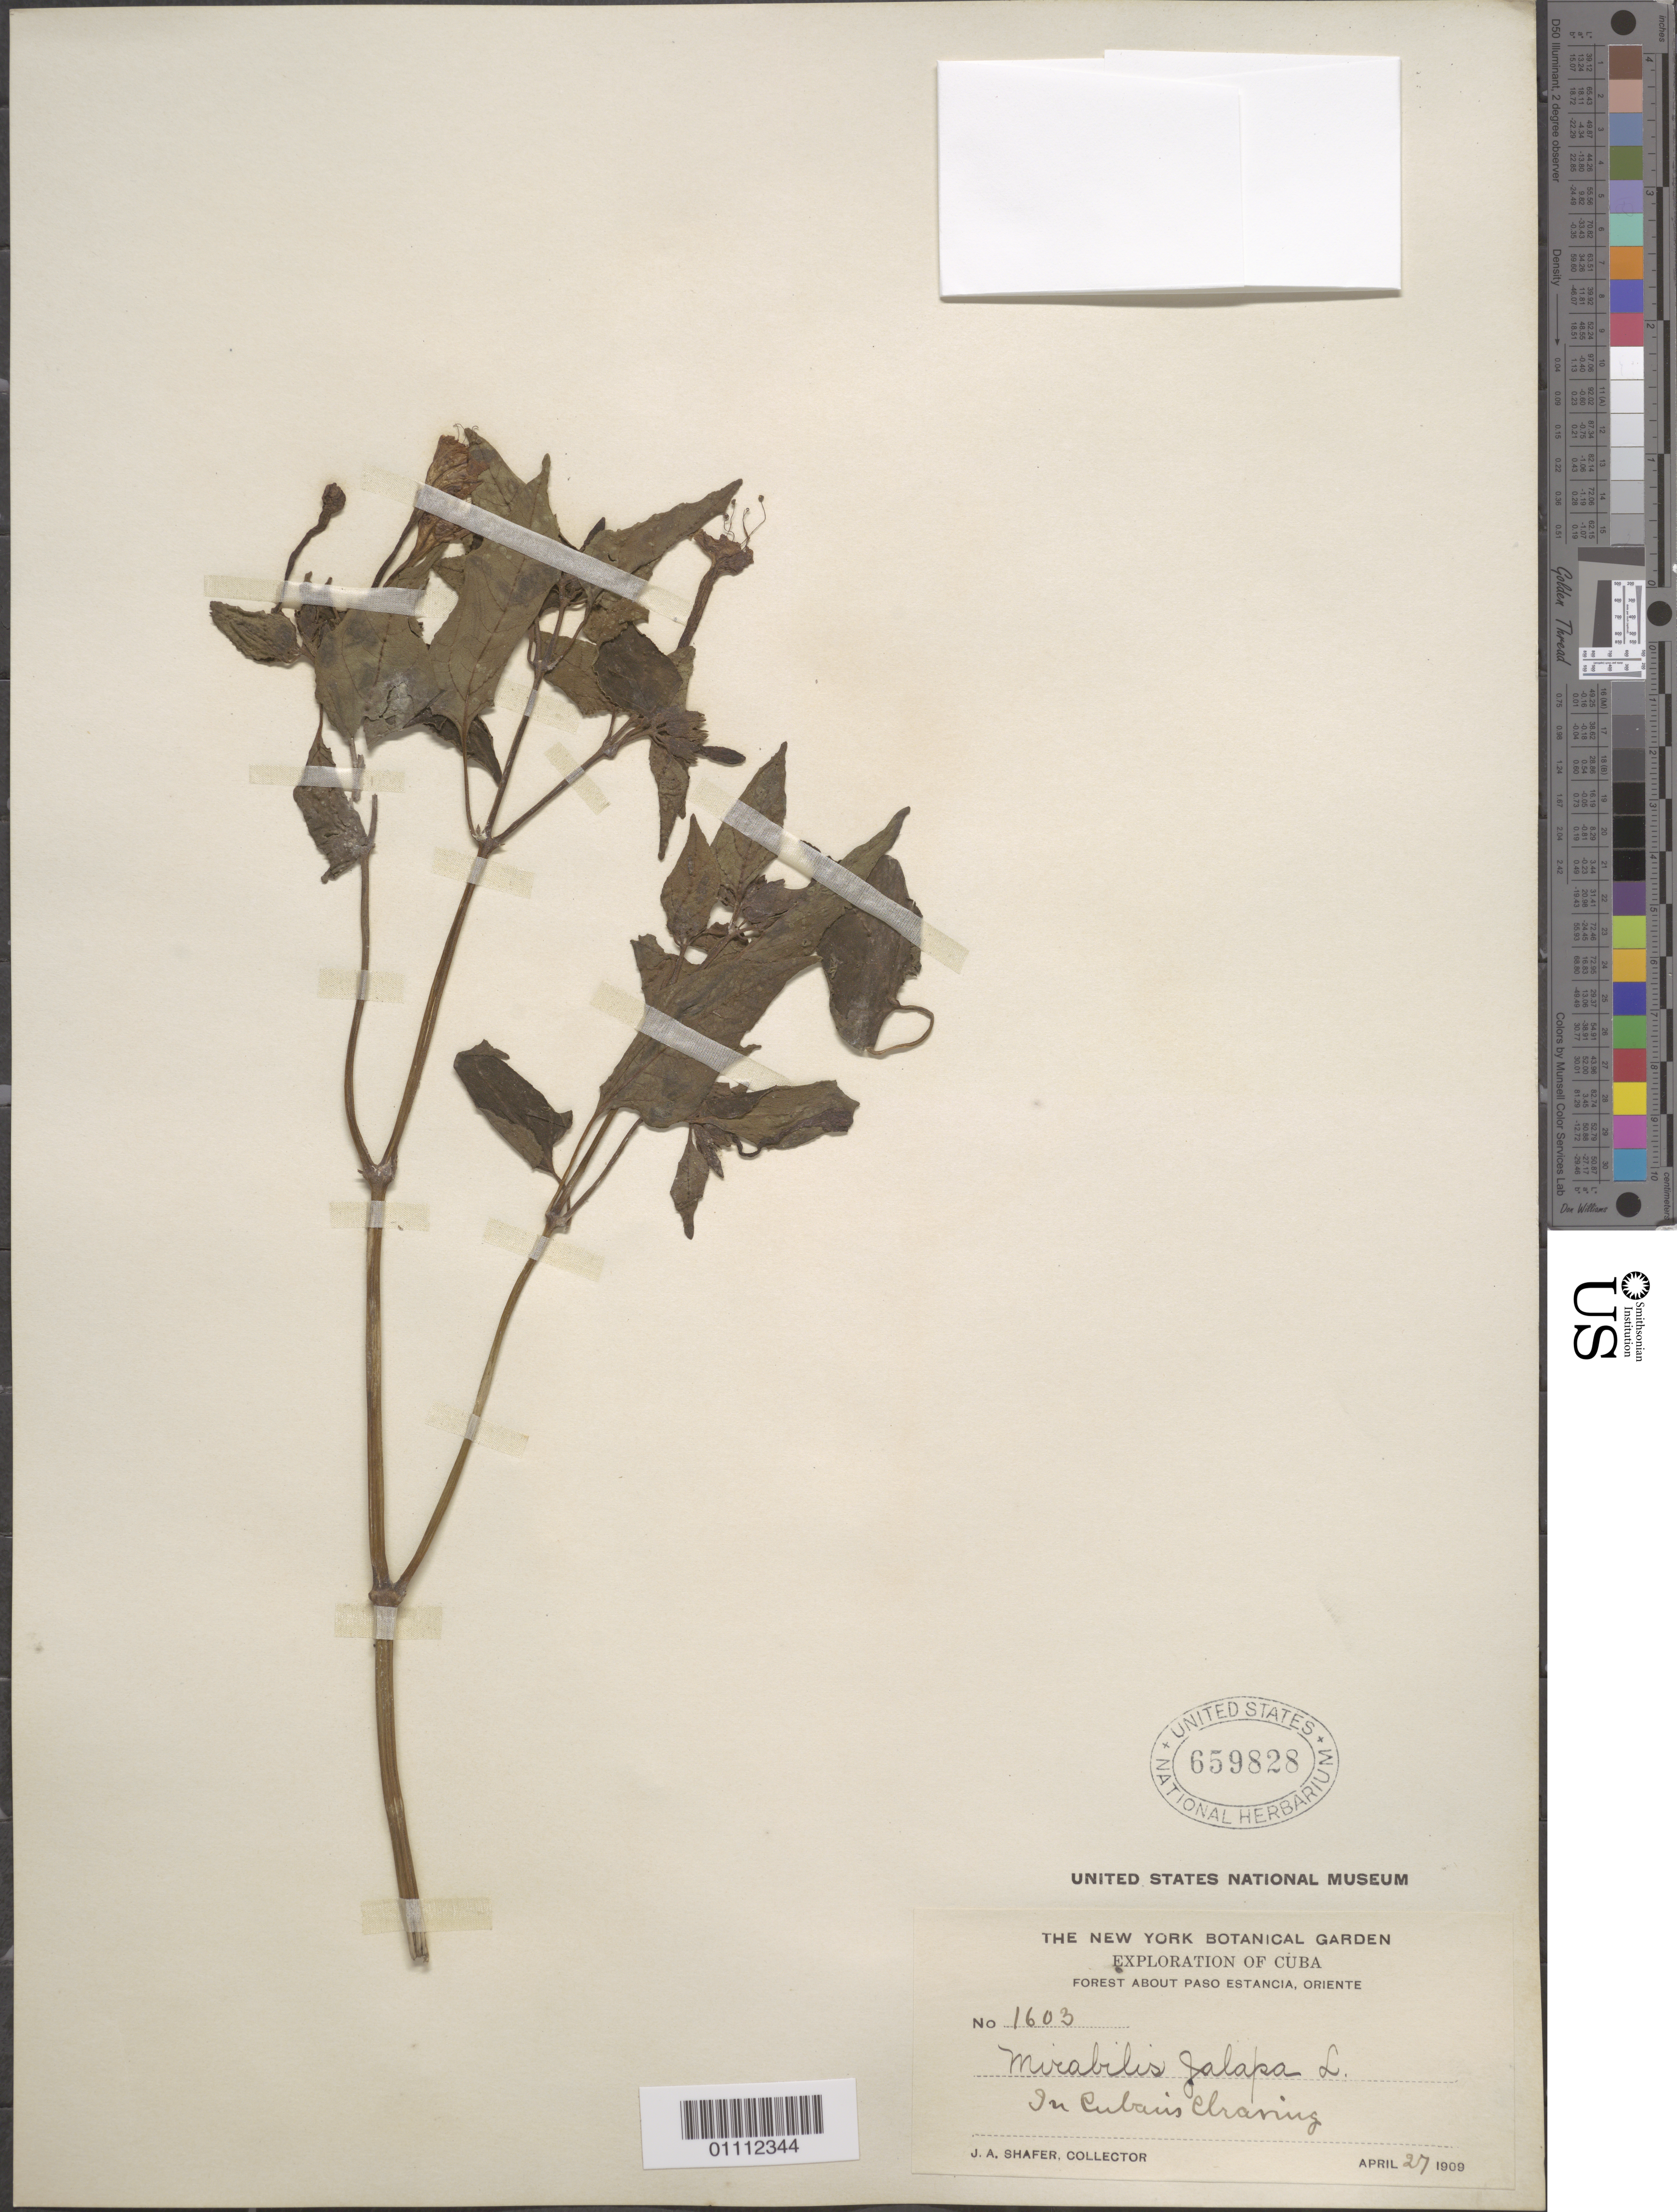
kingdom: Plantae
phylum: Tracheophyta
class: Magnoliopsida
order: Caryophyllales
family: Nyctaginaceae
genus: Mirabilis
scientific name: Mirabilis jalapa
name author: L.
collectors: J. A. Shafer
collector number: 1603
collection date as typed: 27 Apr 1909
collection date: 1909-04-27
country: Cuba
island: Cuba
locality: In Cuban's Clearing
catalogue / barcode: US 659828